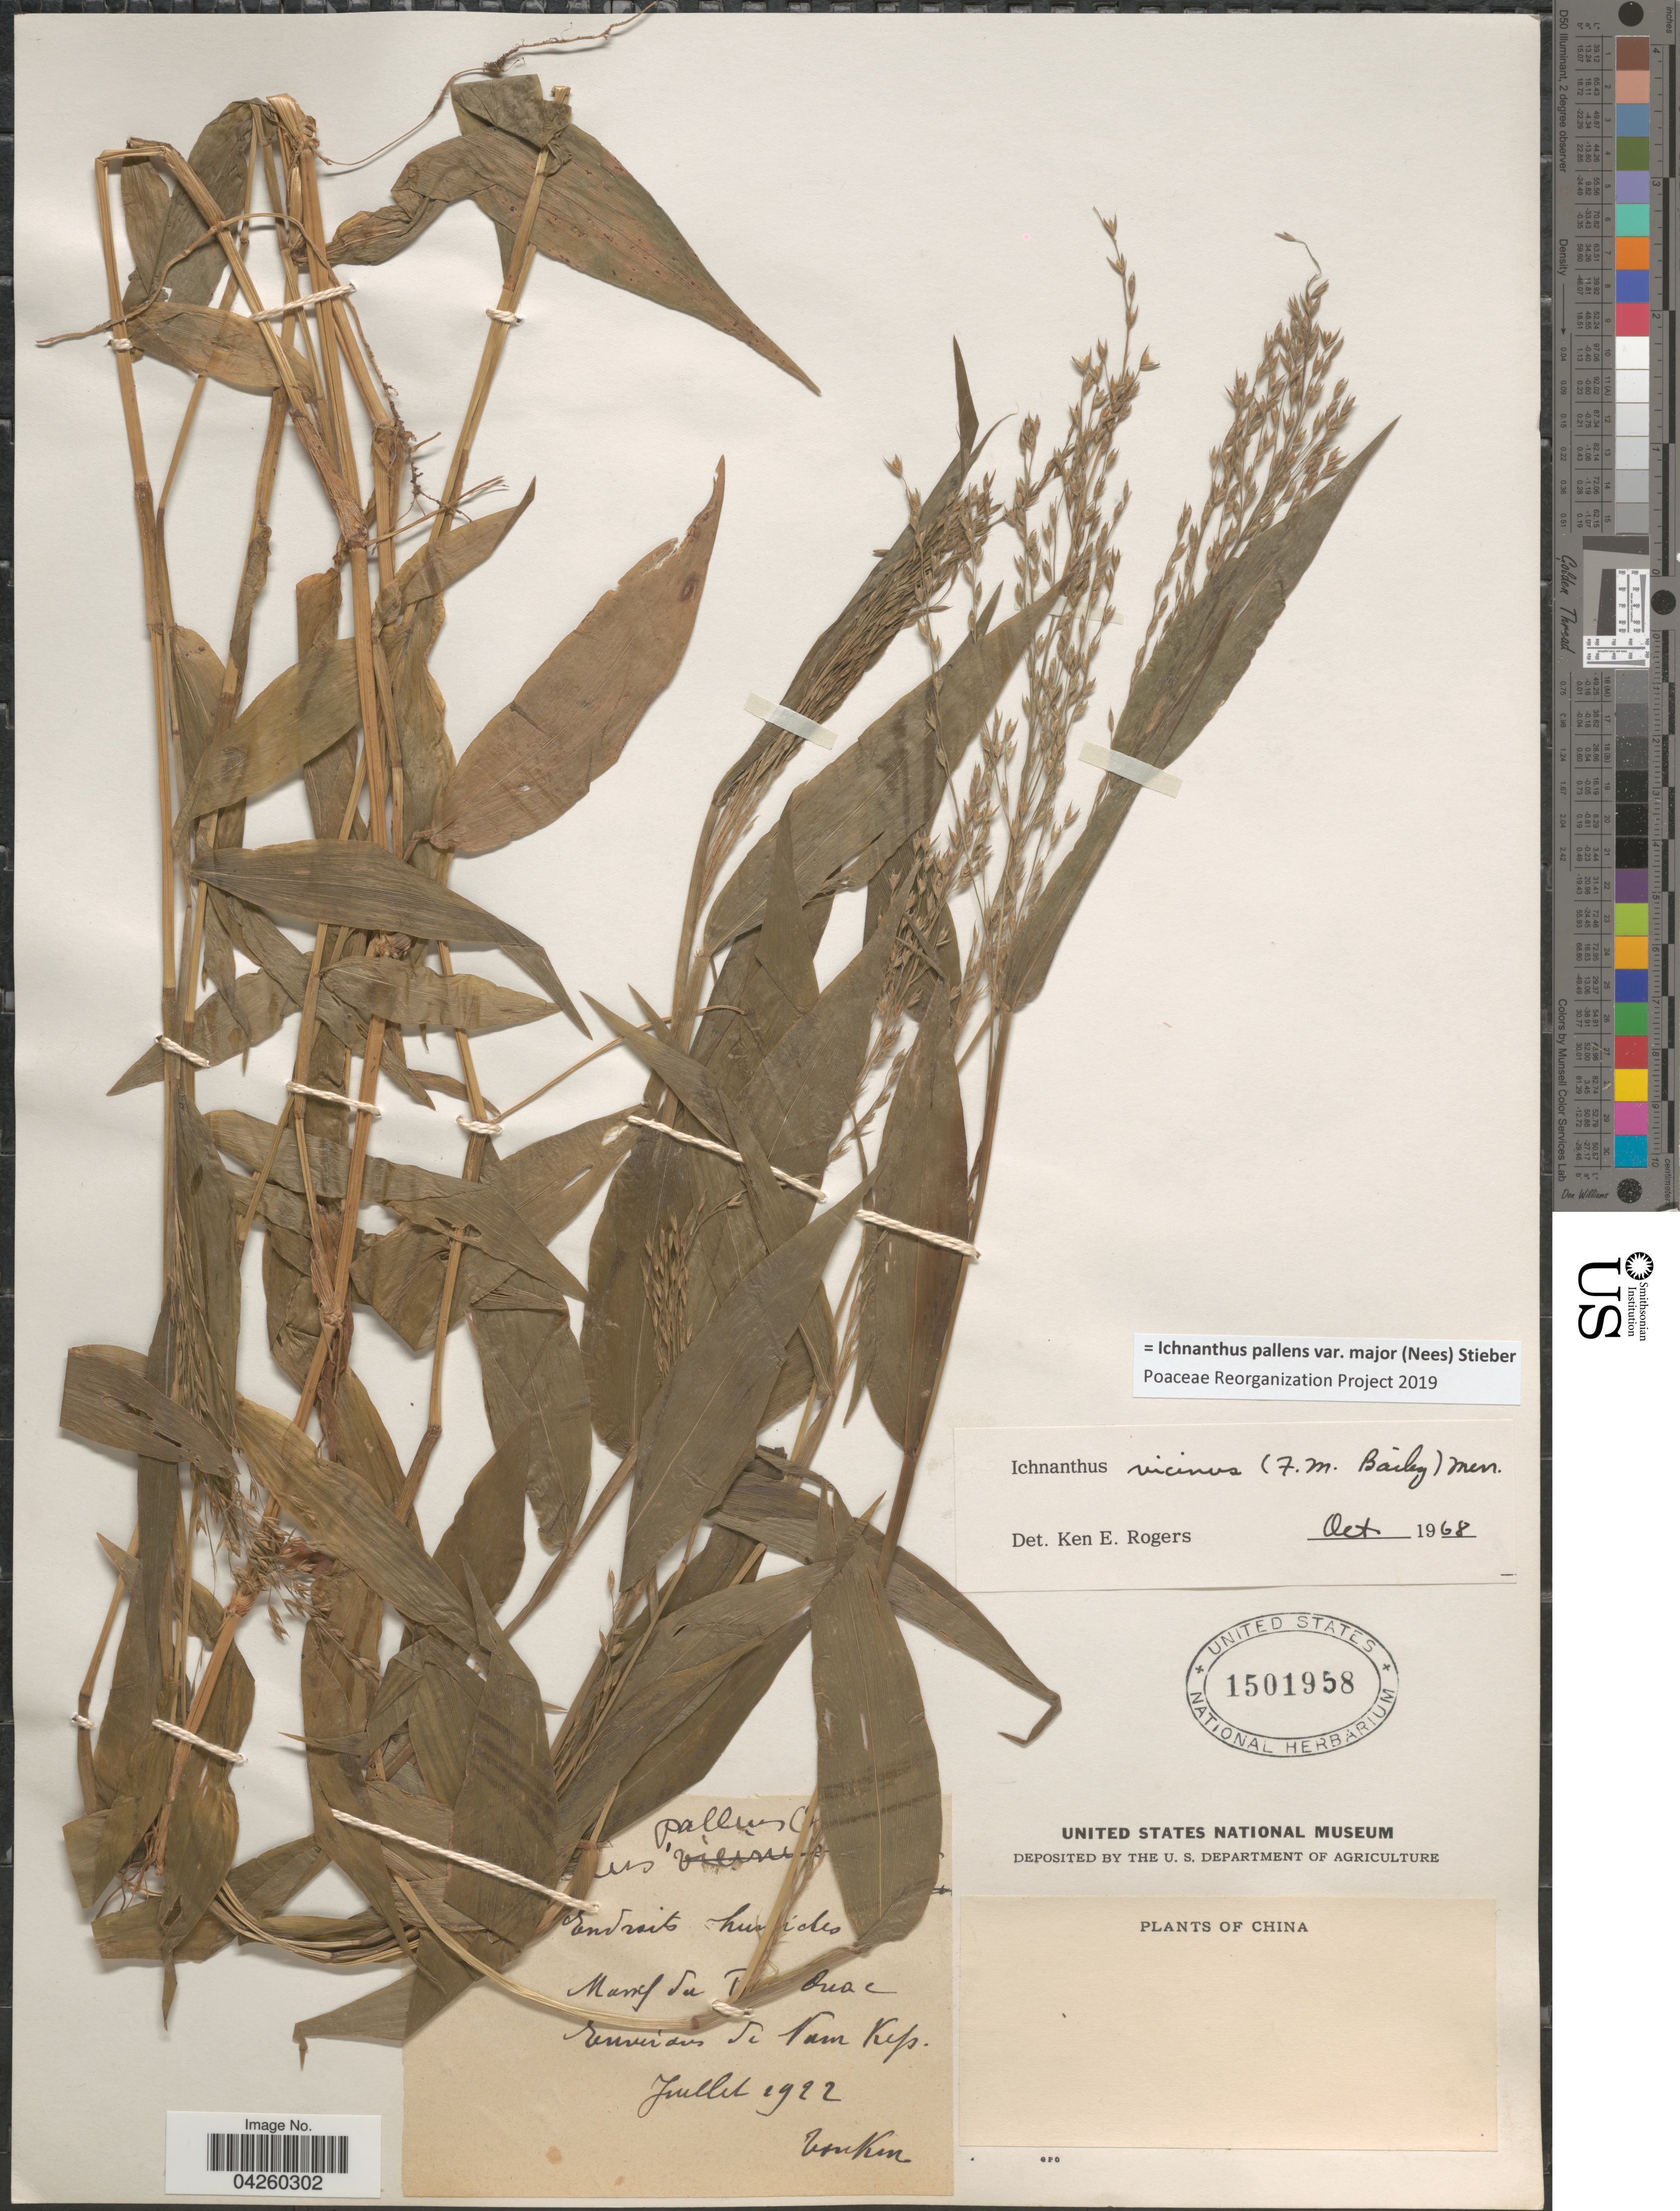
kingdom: Plantae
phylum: Tracheophyta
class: Liliopsida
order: Poales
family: Poaceae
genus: Ichnanthus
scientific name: Ichnanthus pallens var. major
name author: (Nees) Stieber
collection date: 1922-07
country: Vietnam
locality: Massif du [illegible text] Quac. Environs de Nam Kep. Tonkin.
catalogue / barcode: US 1501958